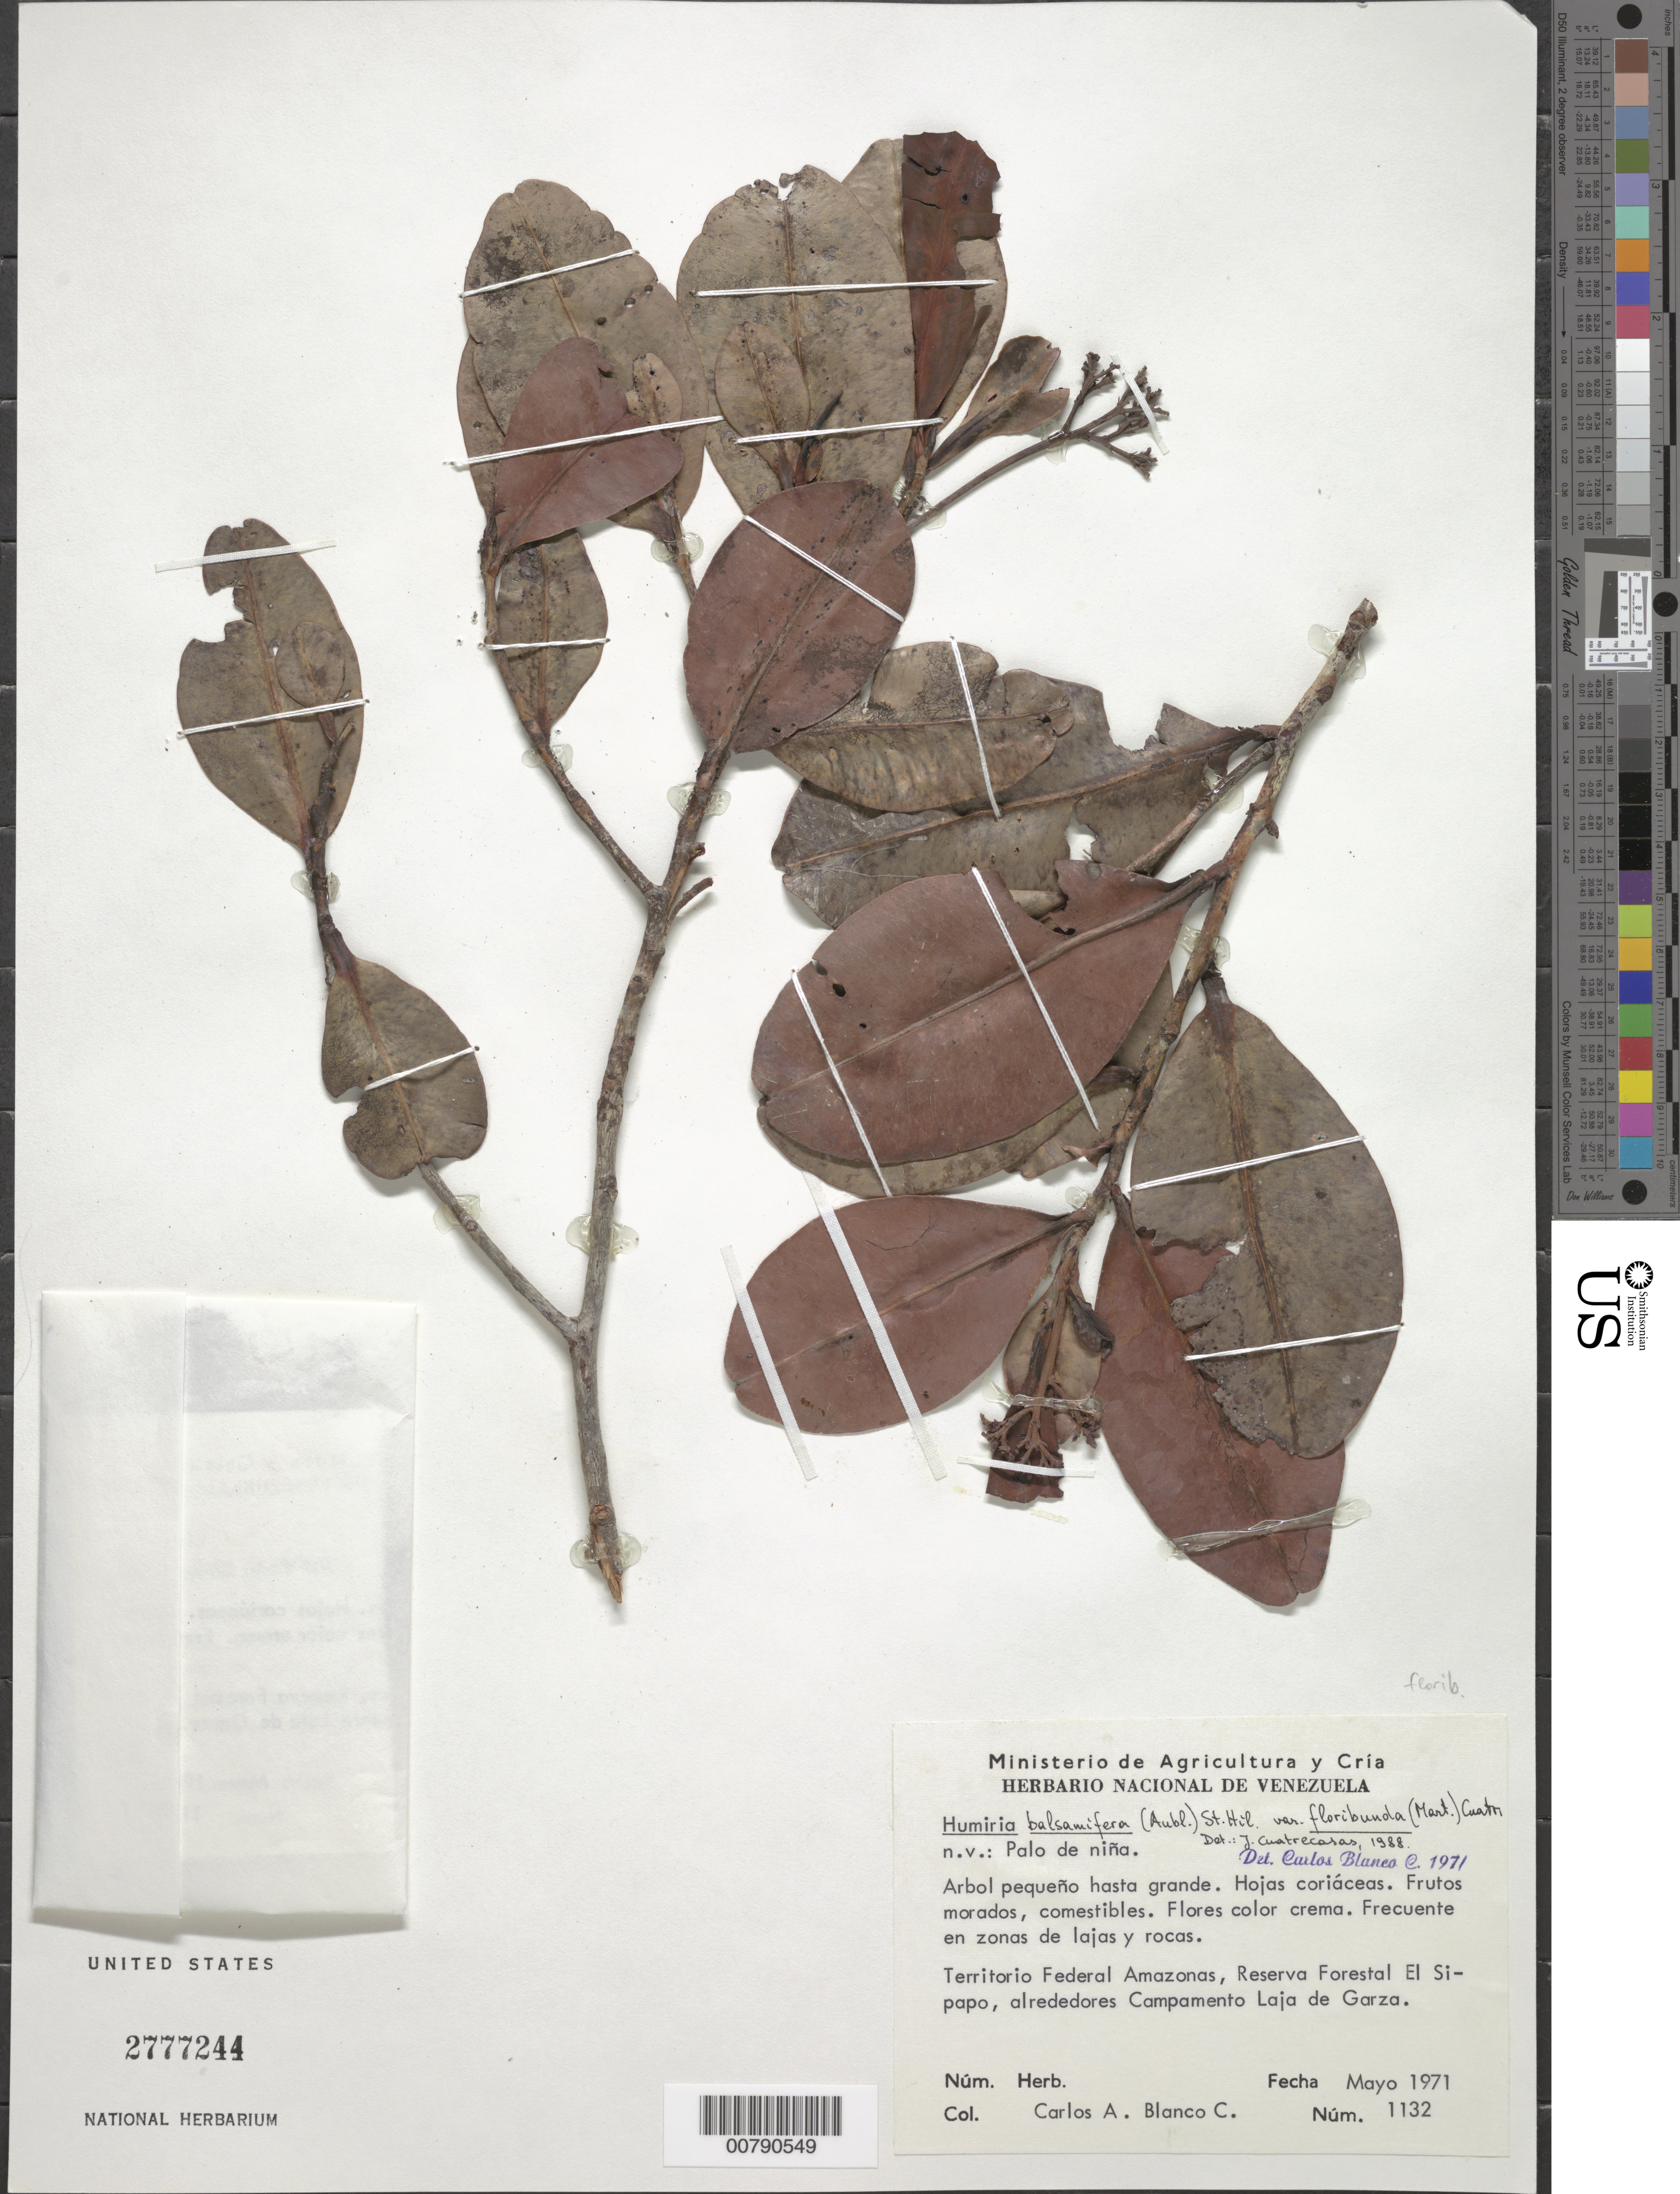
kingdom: Plantae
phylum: Tracheophyta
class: Magnoliopsida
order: Malpighiales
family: Humiriaceae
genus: Humiria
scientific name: Humiria balsamifera var. floribunda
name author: (Mart.) Cuatrec.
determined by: Cuatrecasas, J.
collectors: C. A. Blanco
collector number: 1132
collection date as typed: May-71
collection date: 1971-05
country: Venezuela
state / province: Amazonas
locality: Reserva Forestal El Sipapo, alrededores Campamento Laja de Garza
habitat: Zona de lajas y rocas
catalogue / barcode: US 2777244